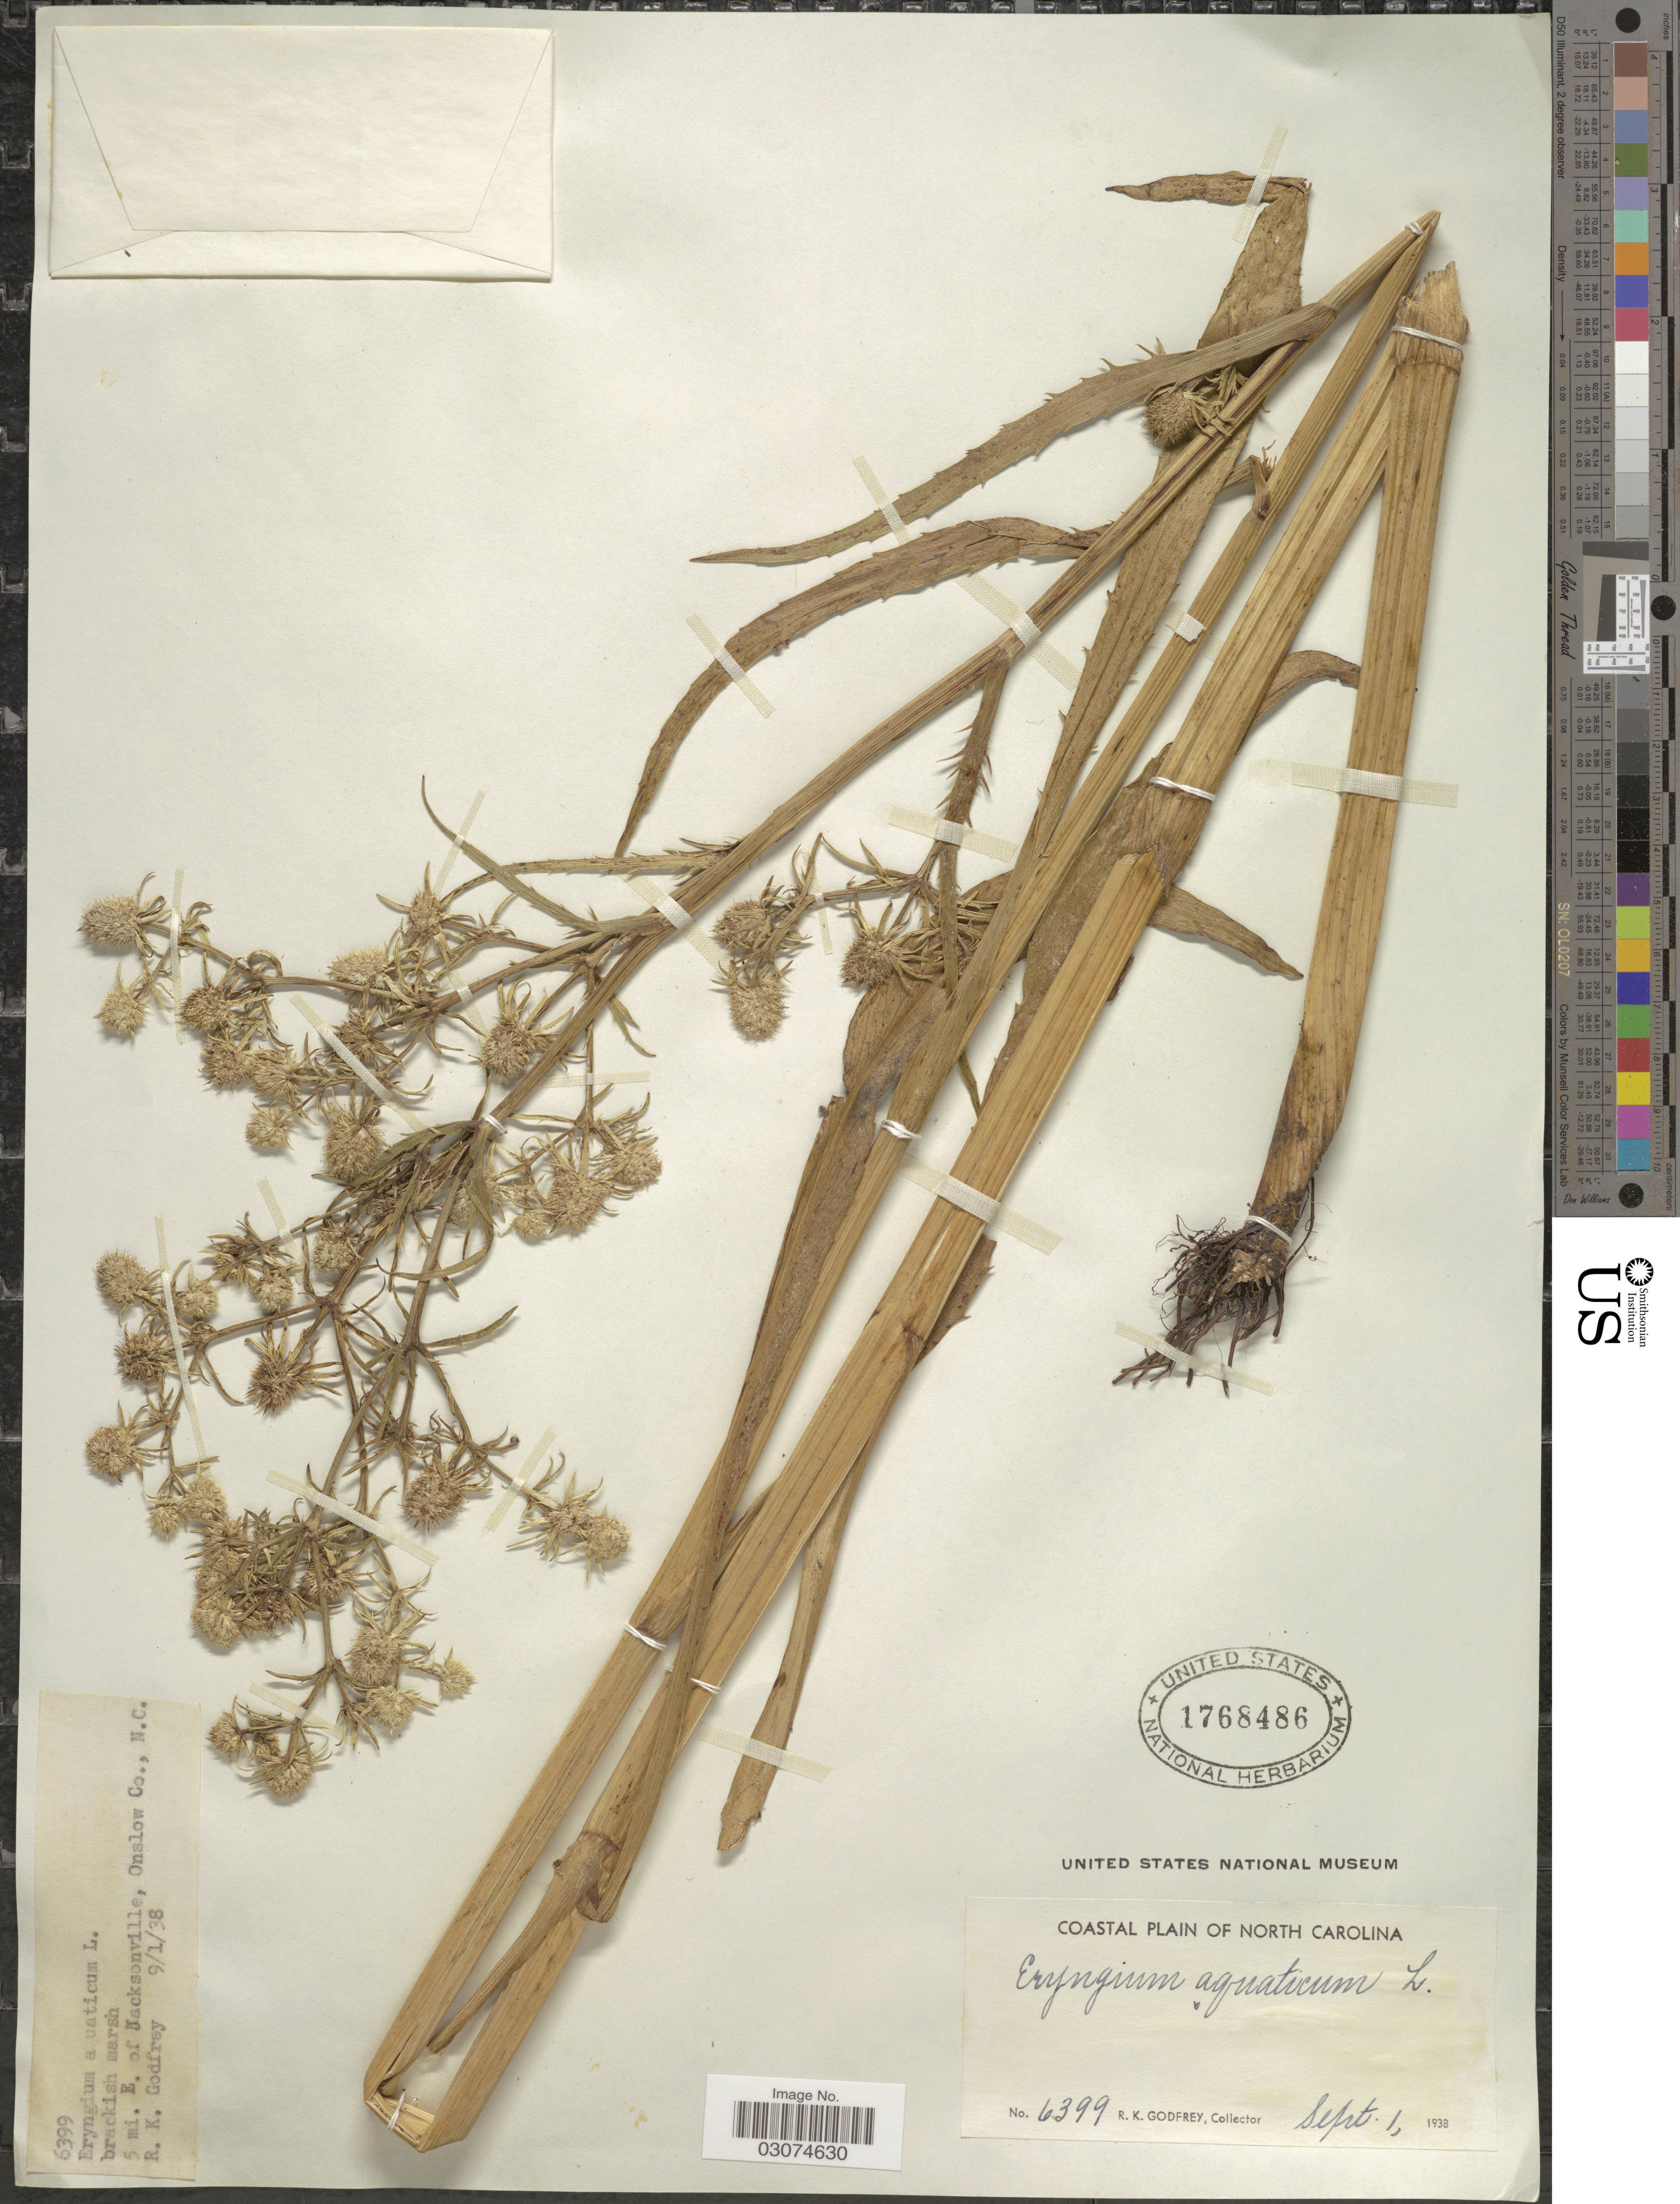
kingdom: Plantae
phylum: Tracheophyta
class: Magnoliopsida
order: Apiales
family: Apiaceae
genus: Eryngium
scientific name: Eryngium aquaticum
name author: L.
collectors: R. K. Godfrey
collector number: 6399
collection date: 1938-09-01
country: United States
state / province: North Carolina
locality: Coastal Plain of North Carolina.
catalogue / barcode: US 1768486